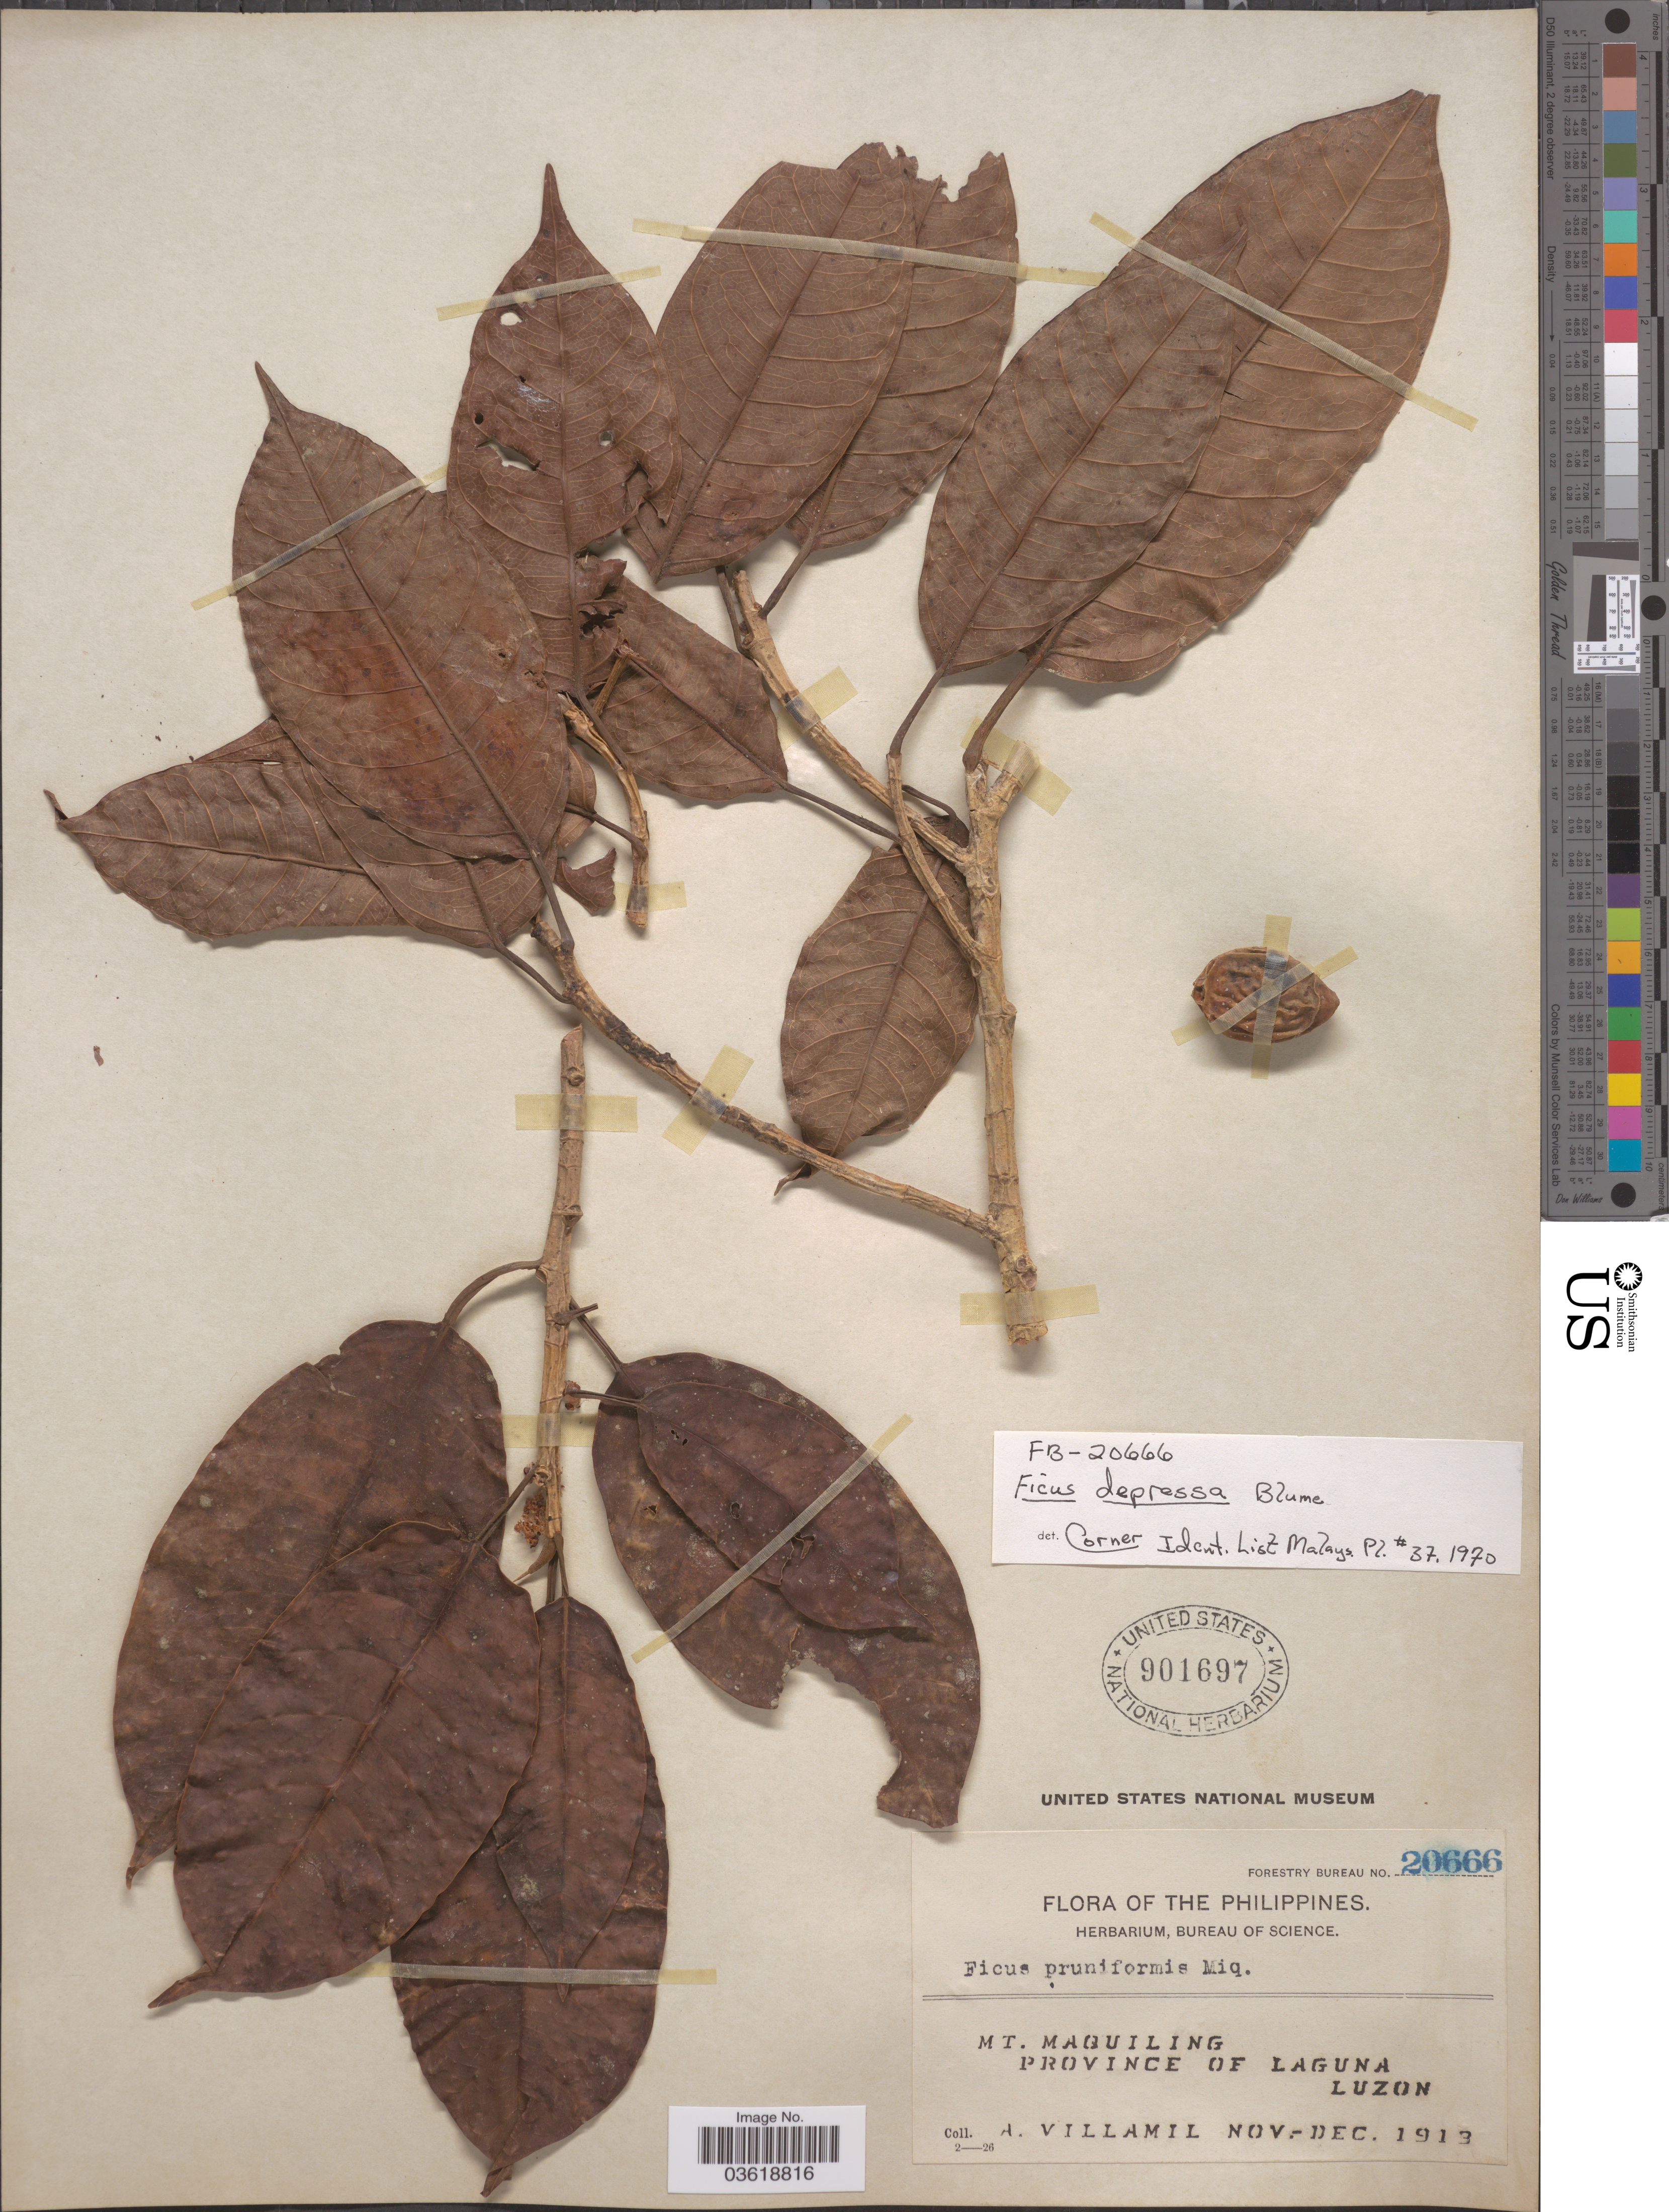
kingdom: Plantae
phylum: Tracheophyta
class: Magnoliopsida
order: Rosales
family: Moraceae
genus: Ficus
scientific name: Ficus depressa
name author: Blume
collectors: A. Villamil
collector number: Forestry Bureau 20666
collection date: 1913-11/1913-12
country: Philippines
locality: Mt. Maquiling. Province of Laguna. Luzon.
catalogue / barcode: US 901697